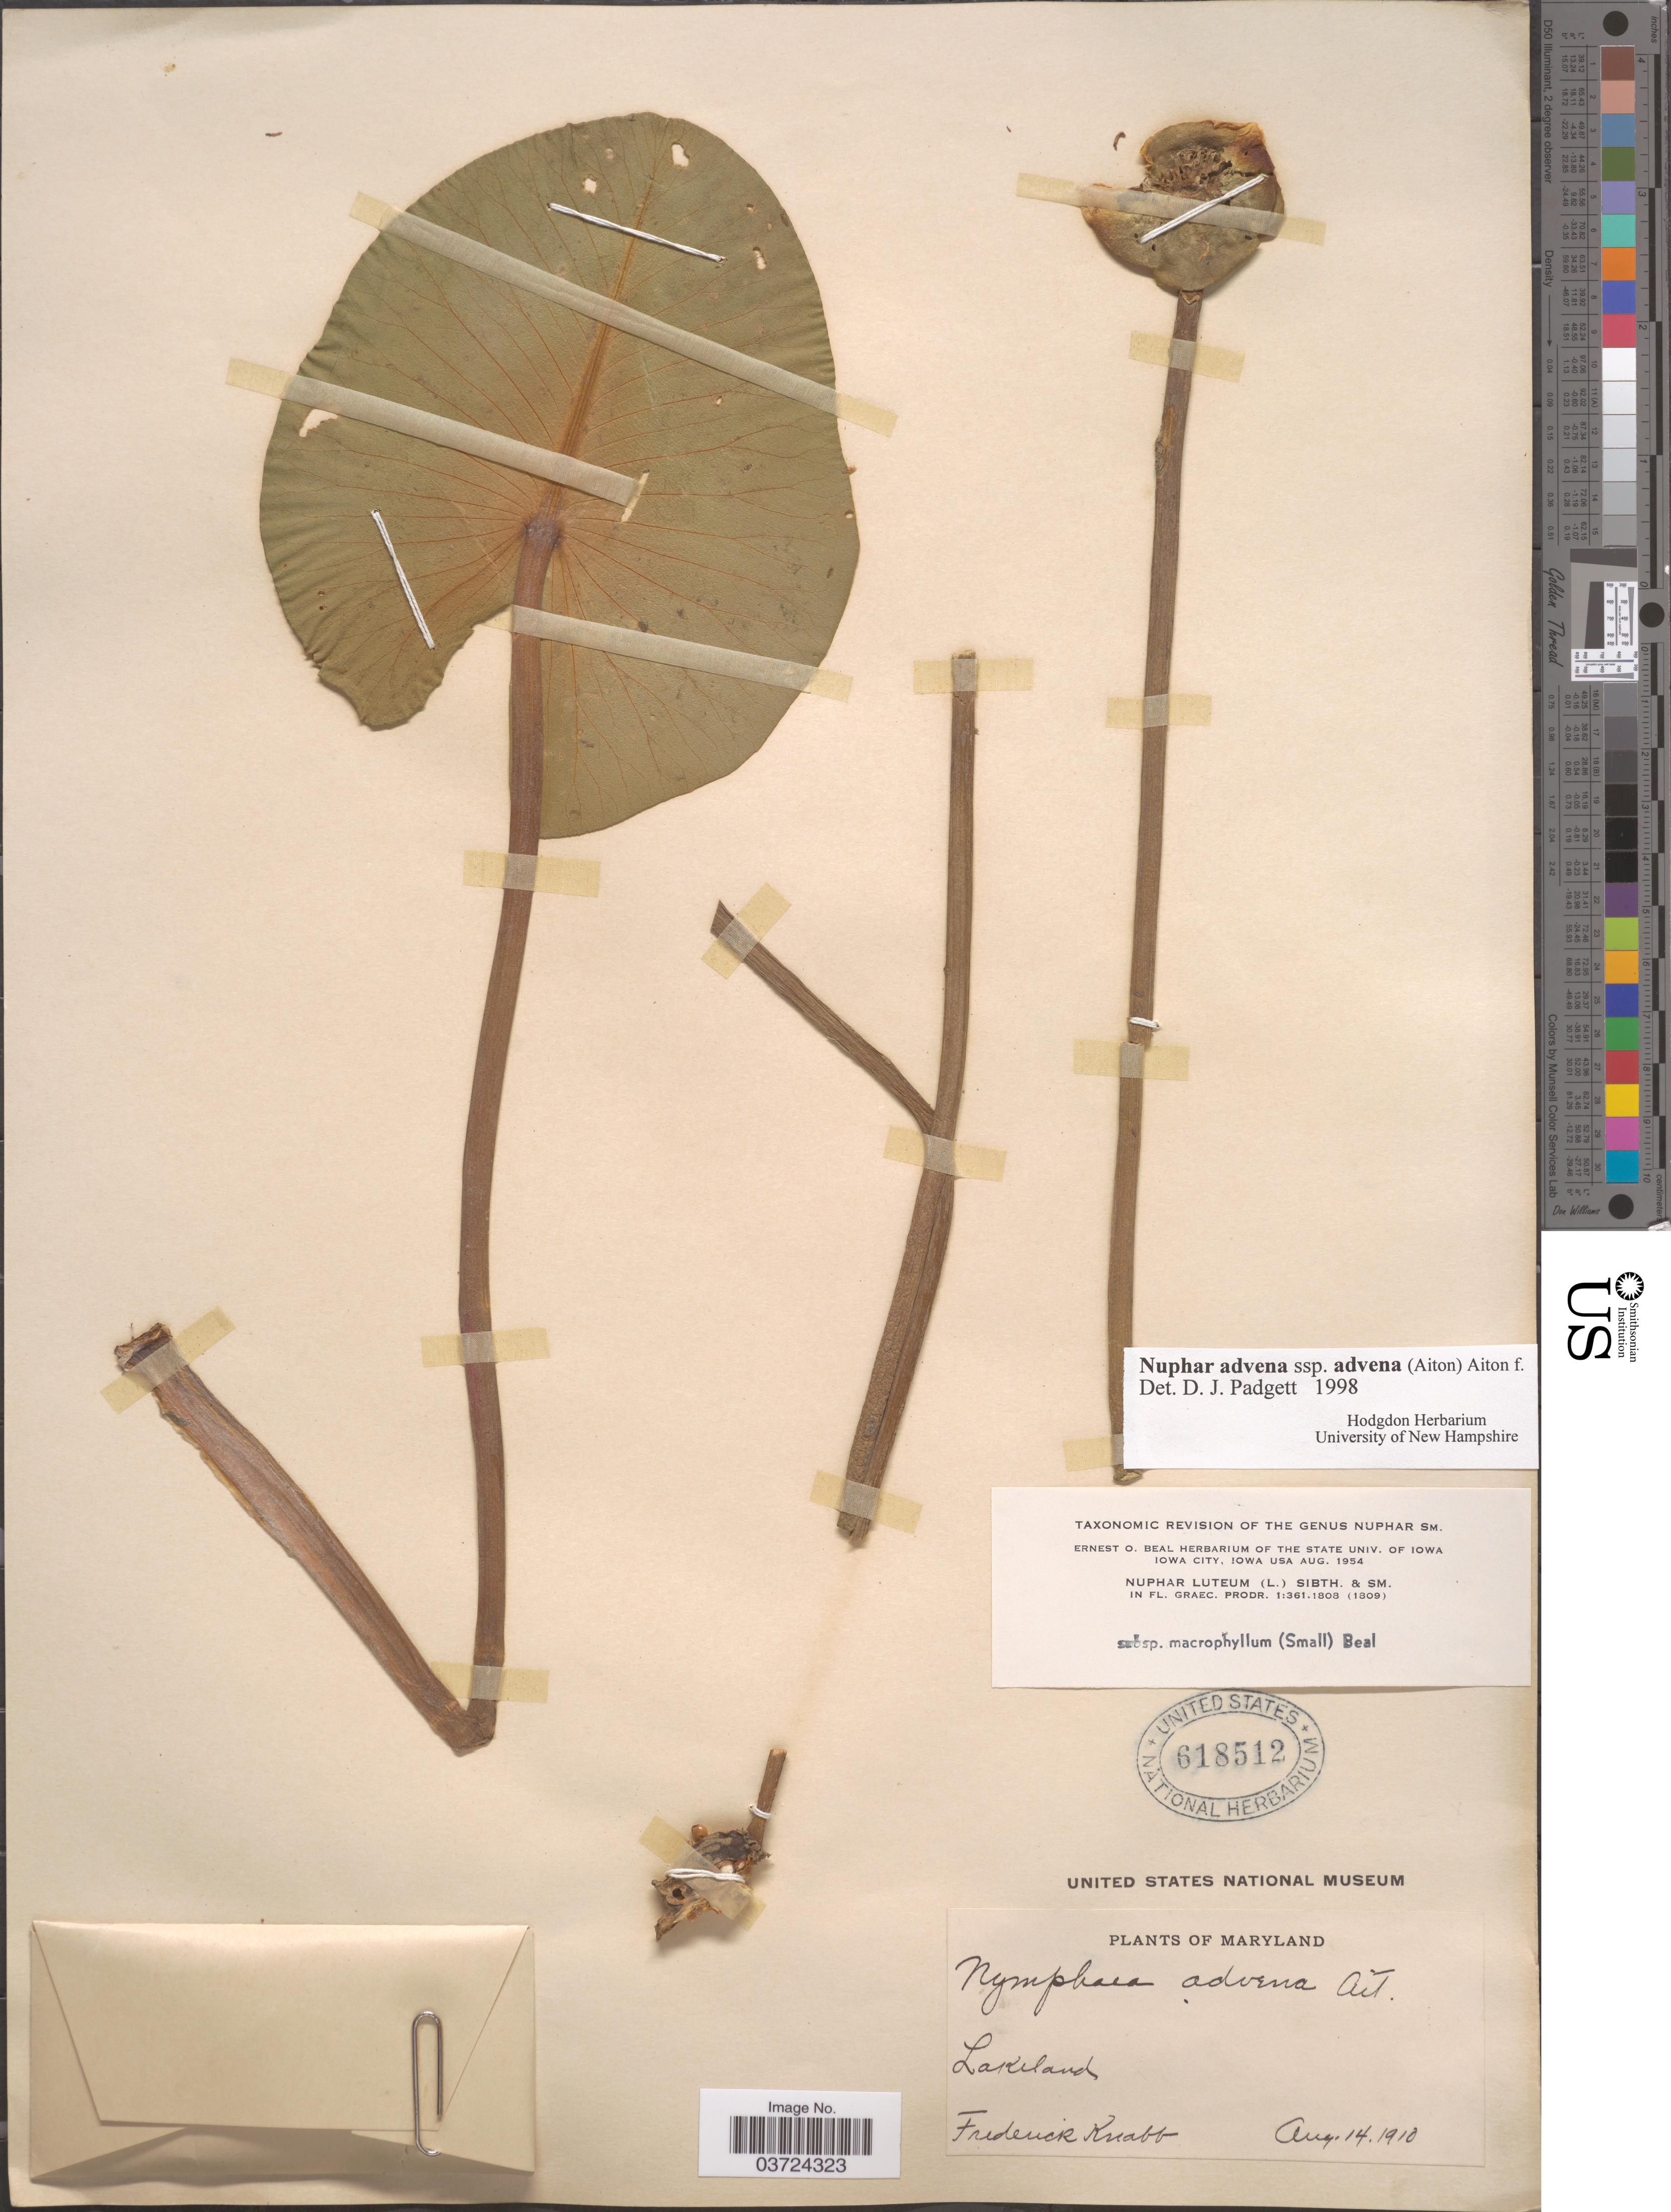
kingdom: Plantae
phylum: Tracheophyta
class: Magnoliopsida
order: Nymphaeales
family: Nymphaeaceae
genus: Nuphar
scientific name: Nuphar advena subsp. advena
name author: (Aiton) W.T. Aiton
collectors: F. Knabb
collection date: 1910-08-14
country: United States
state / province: Maryland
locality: Lakeland.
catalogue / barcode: US 618512